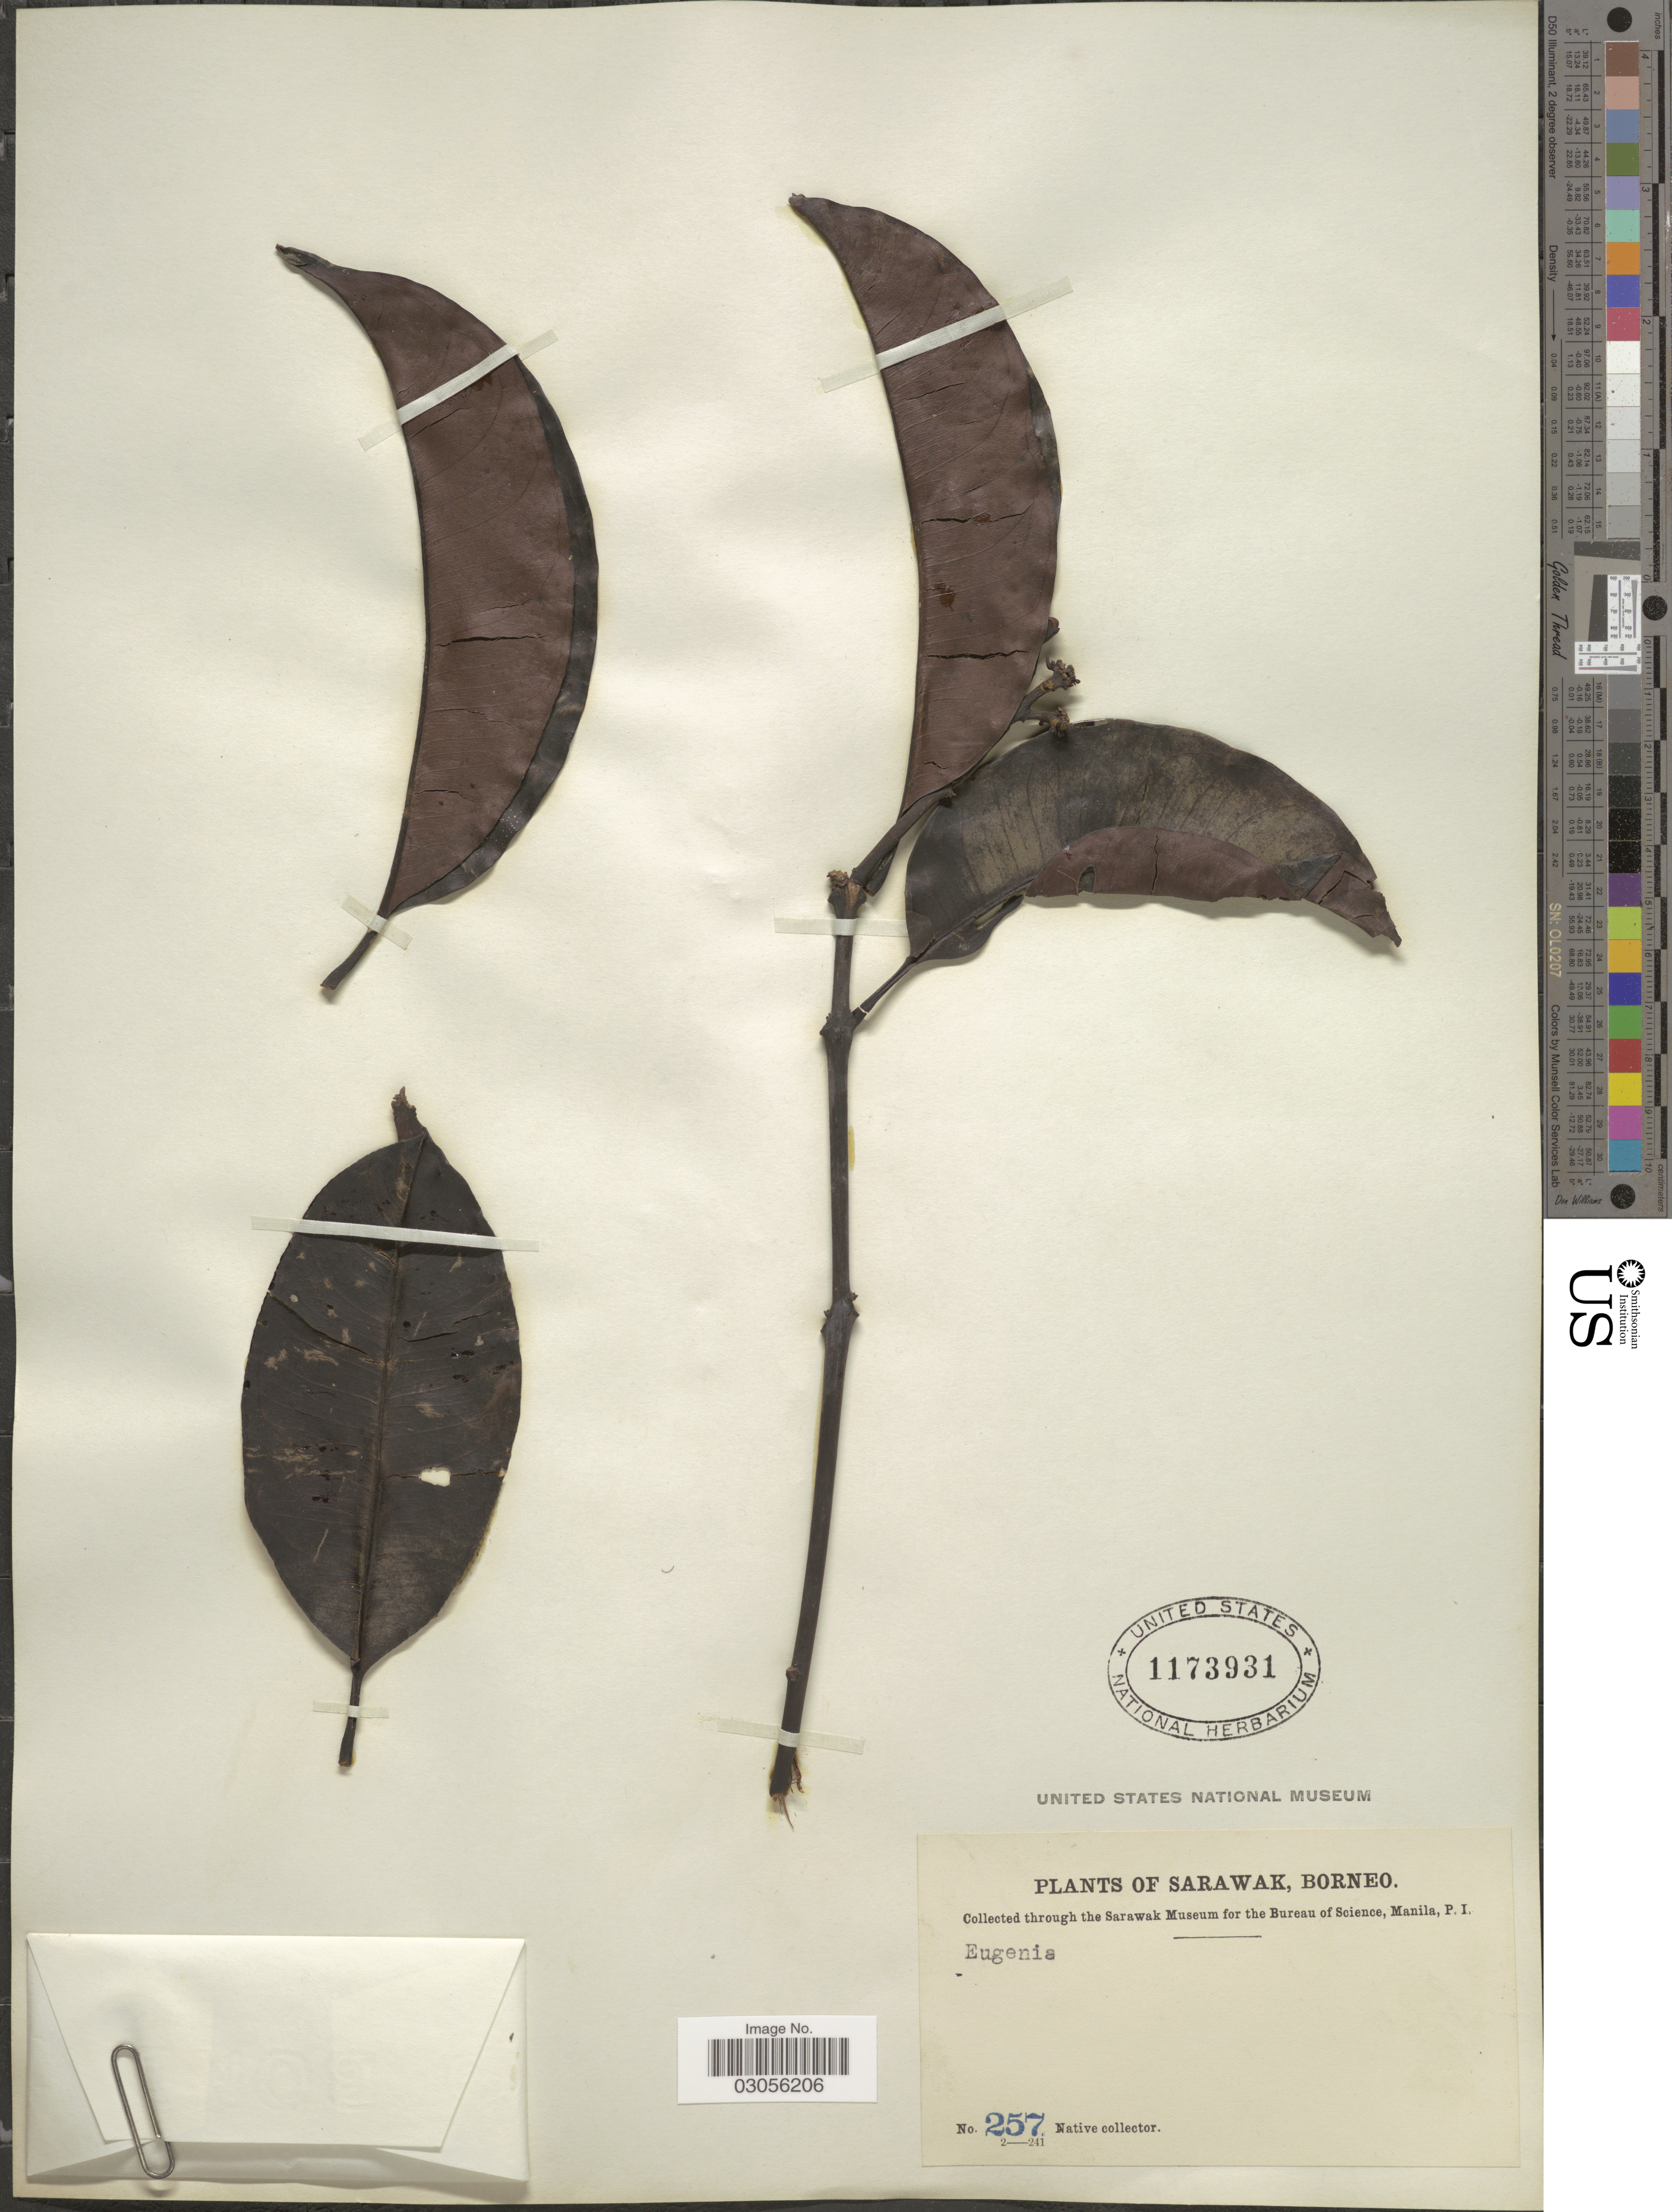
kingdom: Plantae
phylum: Tracheophyta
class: Magnoliopsida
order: Myrtales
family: Myrtaceae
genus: Syzygium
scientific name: Syzygium tawahense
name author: (Korth.) Merr. & L.M. Perry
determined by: Merrill, Elmer D.; Perry, L. M.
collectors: Native collector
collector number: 257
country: Malaysia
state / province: Sarawak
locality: Borneo.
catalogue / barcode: US 1173931